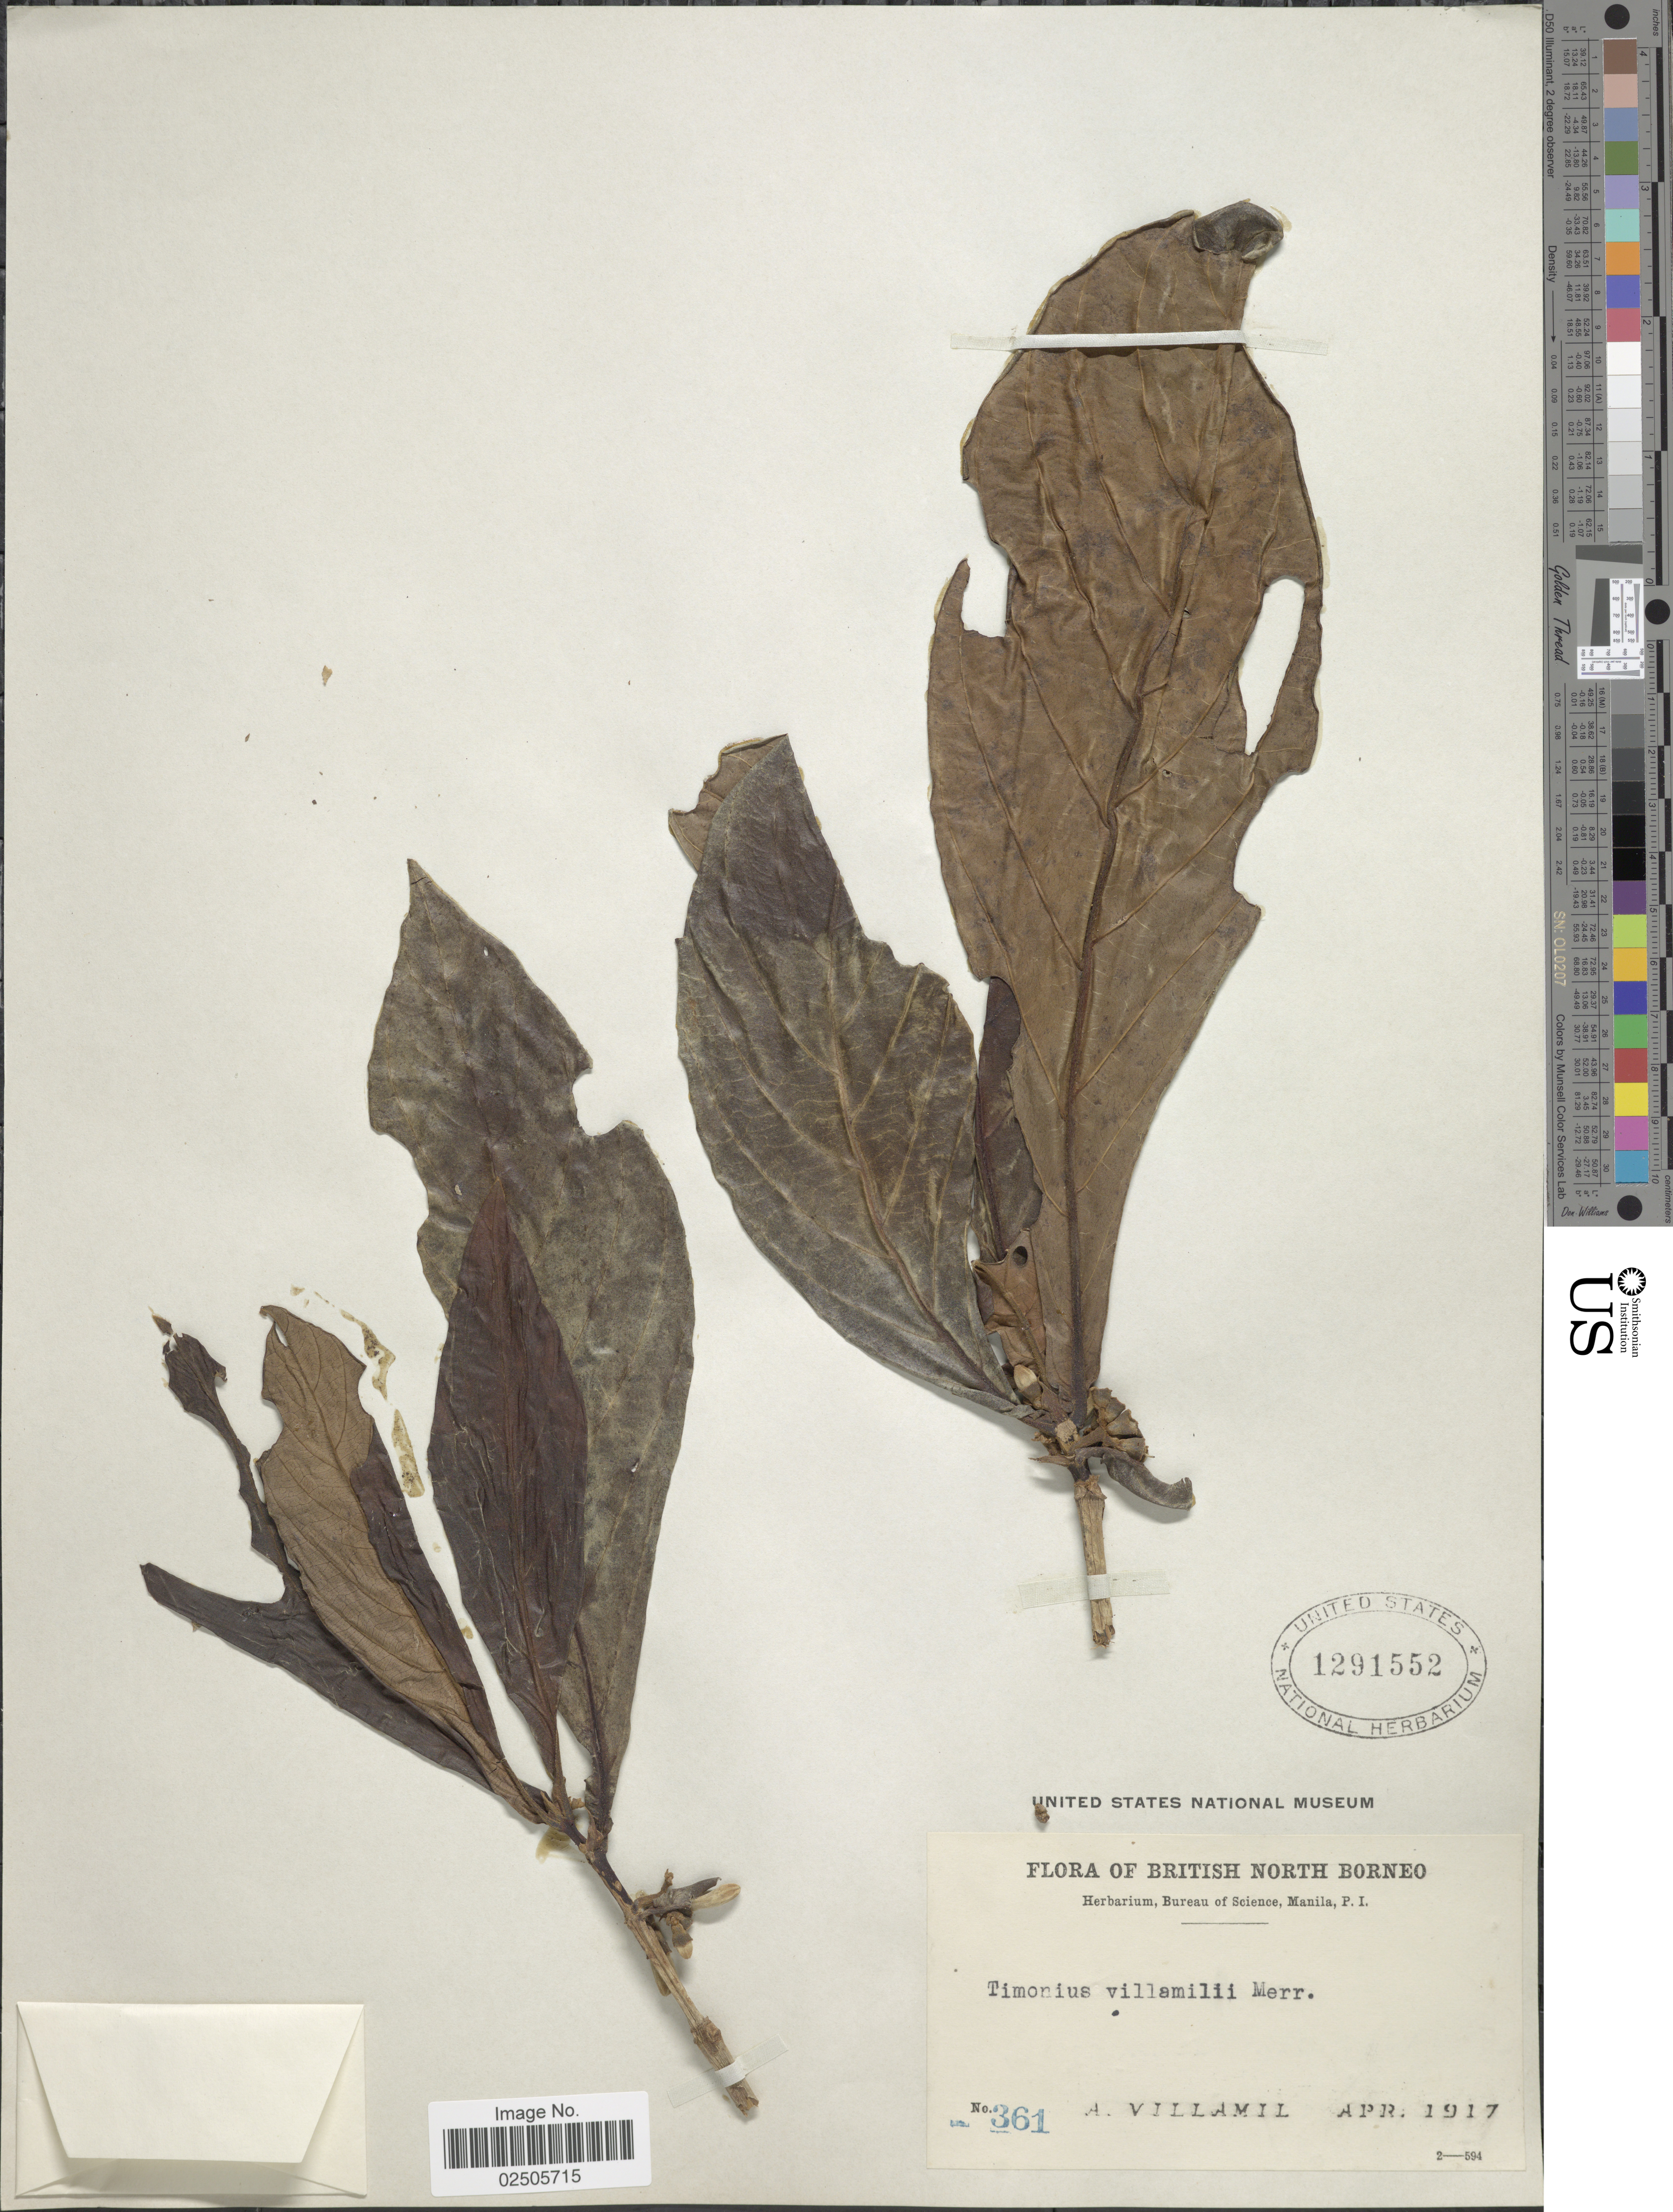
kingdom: Plantae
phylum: Tracheophyta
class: Magnoliopsida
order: Gentianales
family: Rubiaceae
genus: Timonius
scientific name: Timonius villamilii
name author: Merr.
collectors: A. Villamil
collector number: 361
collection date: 1917-04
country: Malaysia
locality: British North Borneo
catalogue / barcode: US 1291552